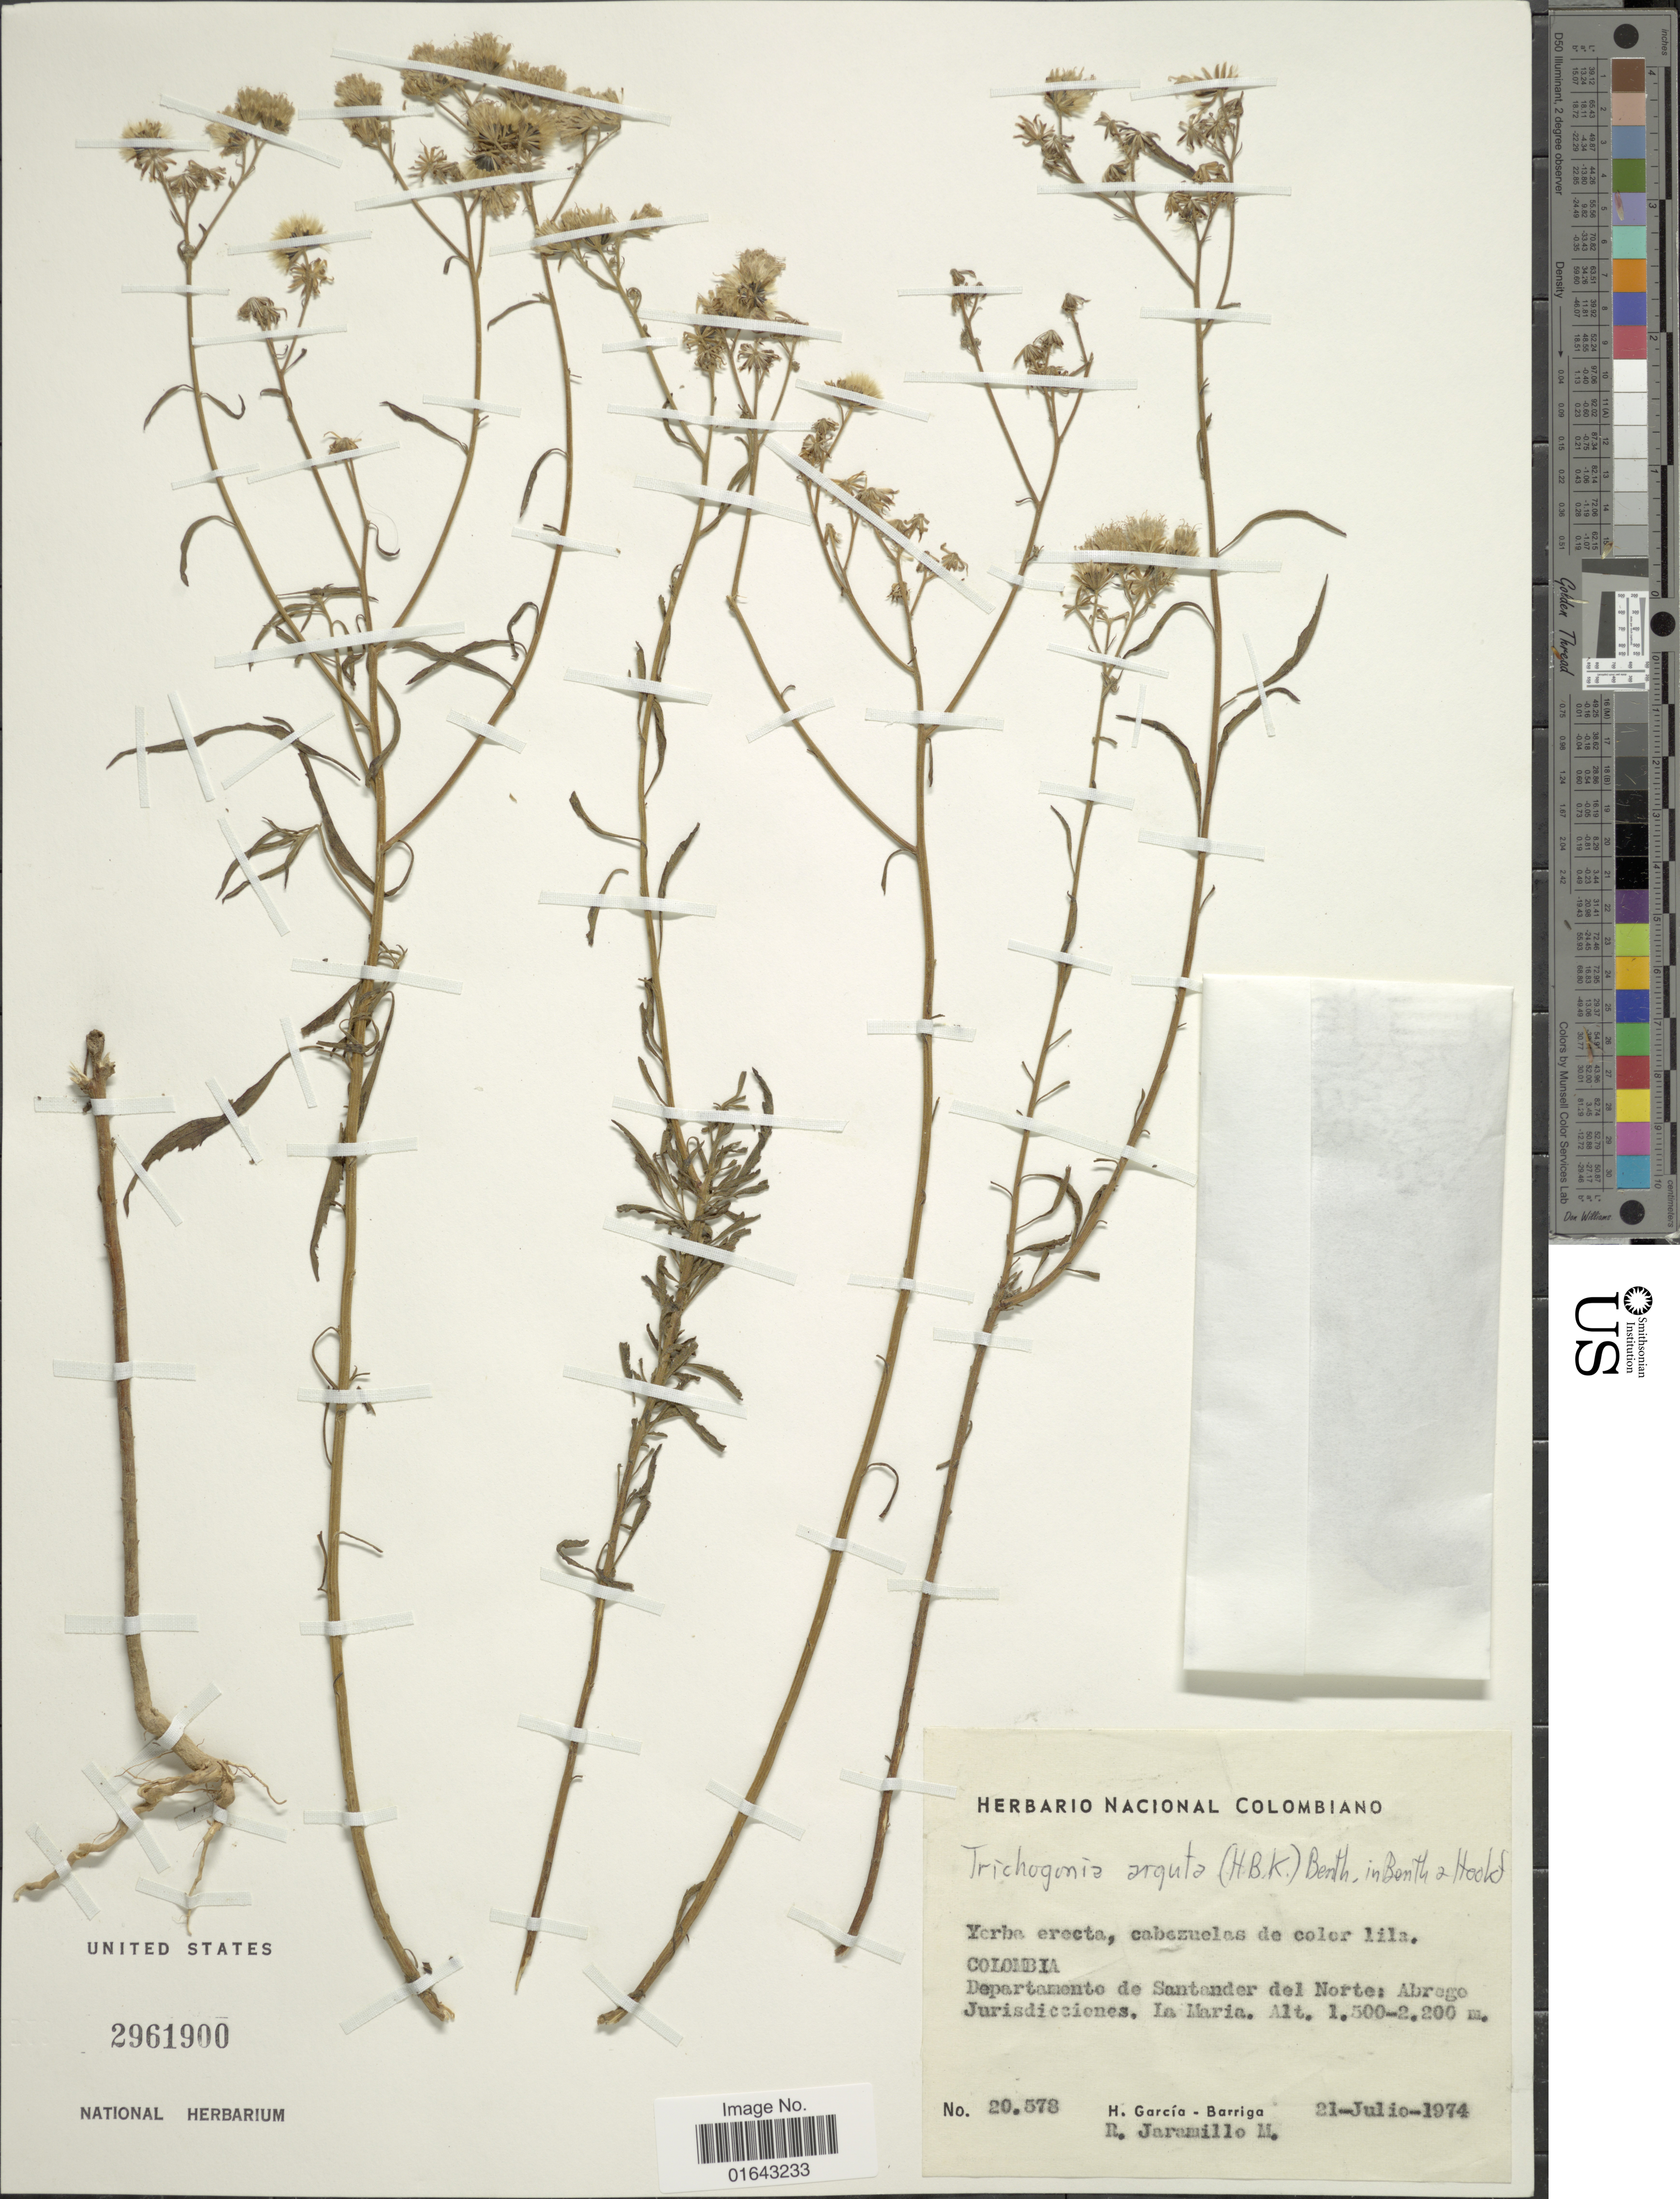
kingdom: Plantae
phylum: Tracheophyta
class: Magnoliopsida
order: Asterales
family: Asteraceae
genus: Trichogonia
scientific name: Trichogonia arguta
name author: (Kunth) Benth. & Hook. f. ex Klatt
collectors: H. García Barriga & R. Jaramillo M.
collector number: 20573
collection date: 1974-07-21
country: Colombia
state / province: Norte de Santander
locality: Departamento de Santander del Norte: Abrago Jurisdicciones. La Maria.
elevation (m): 1500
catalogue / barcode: US 2961900